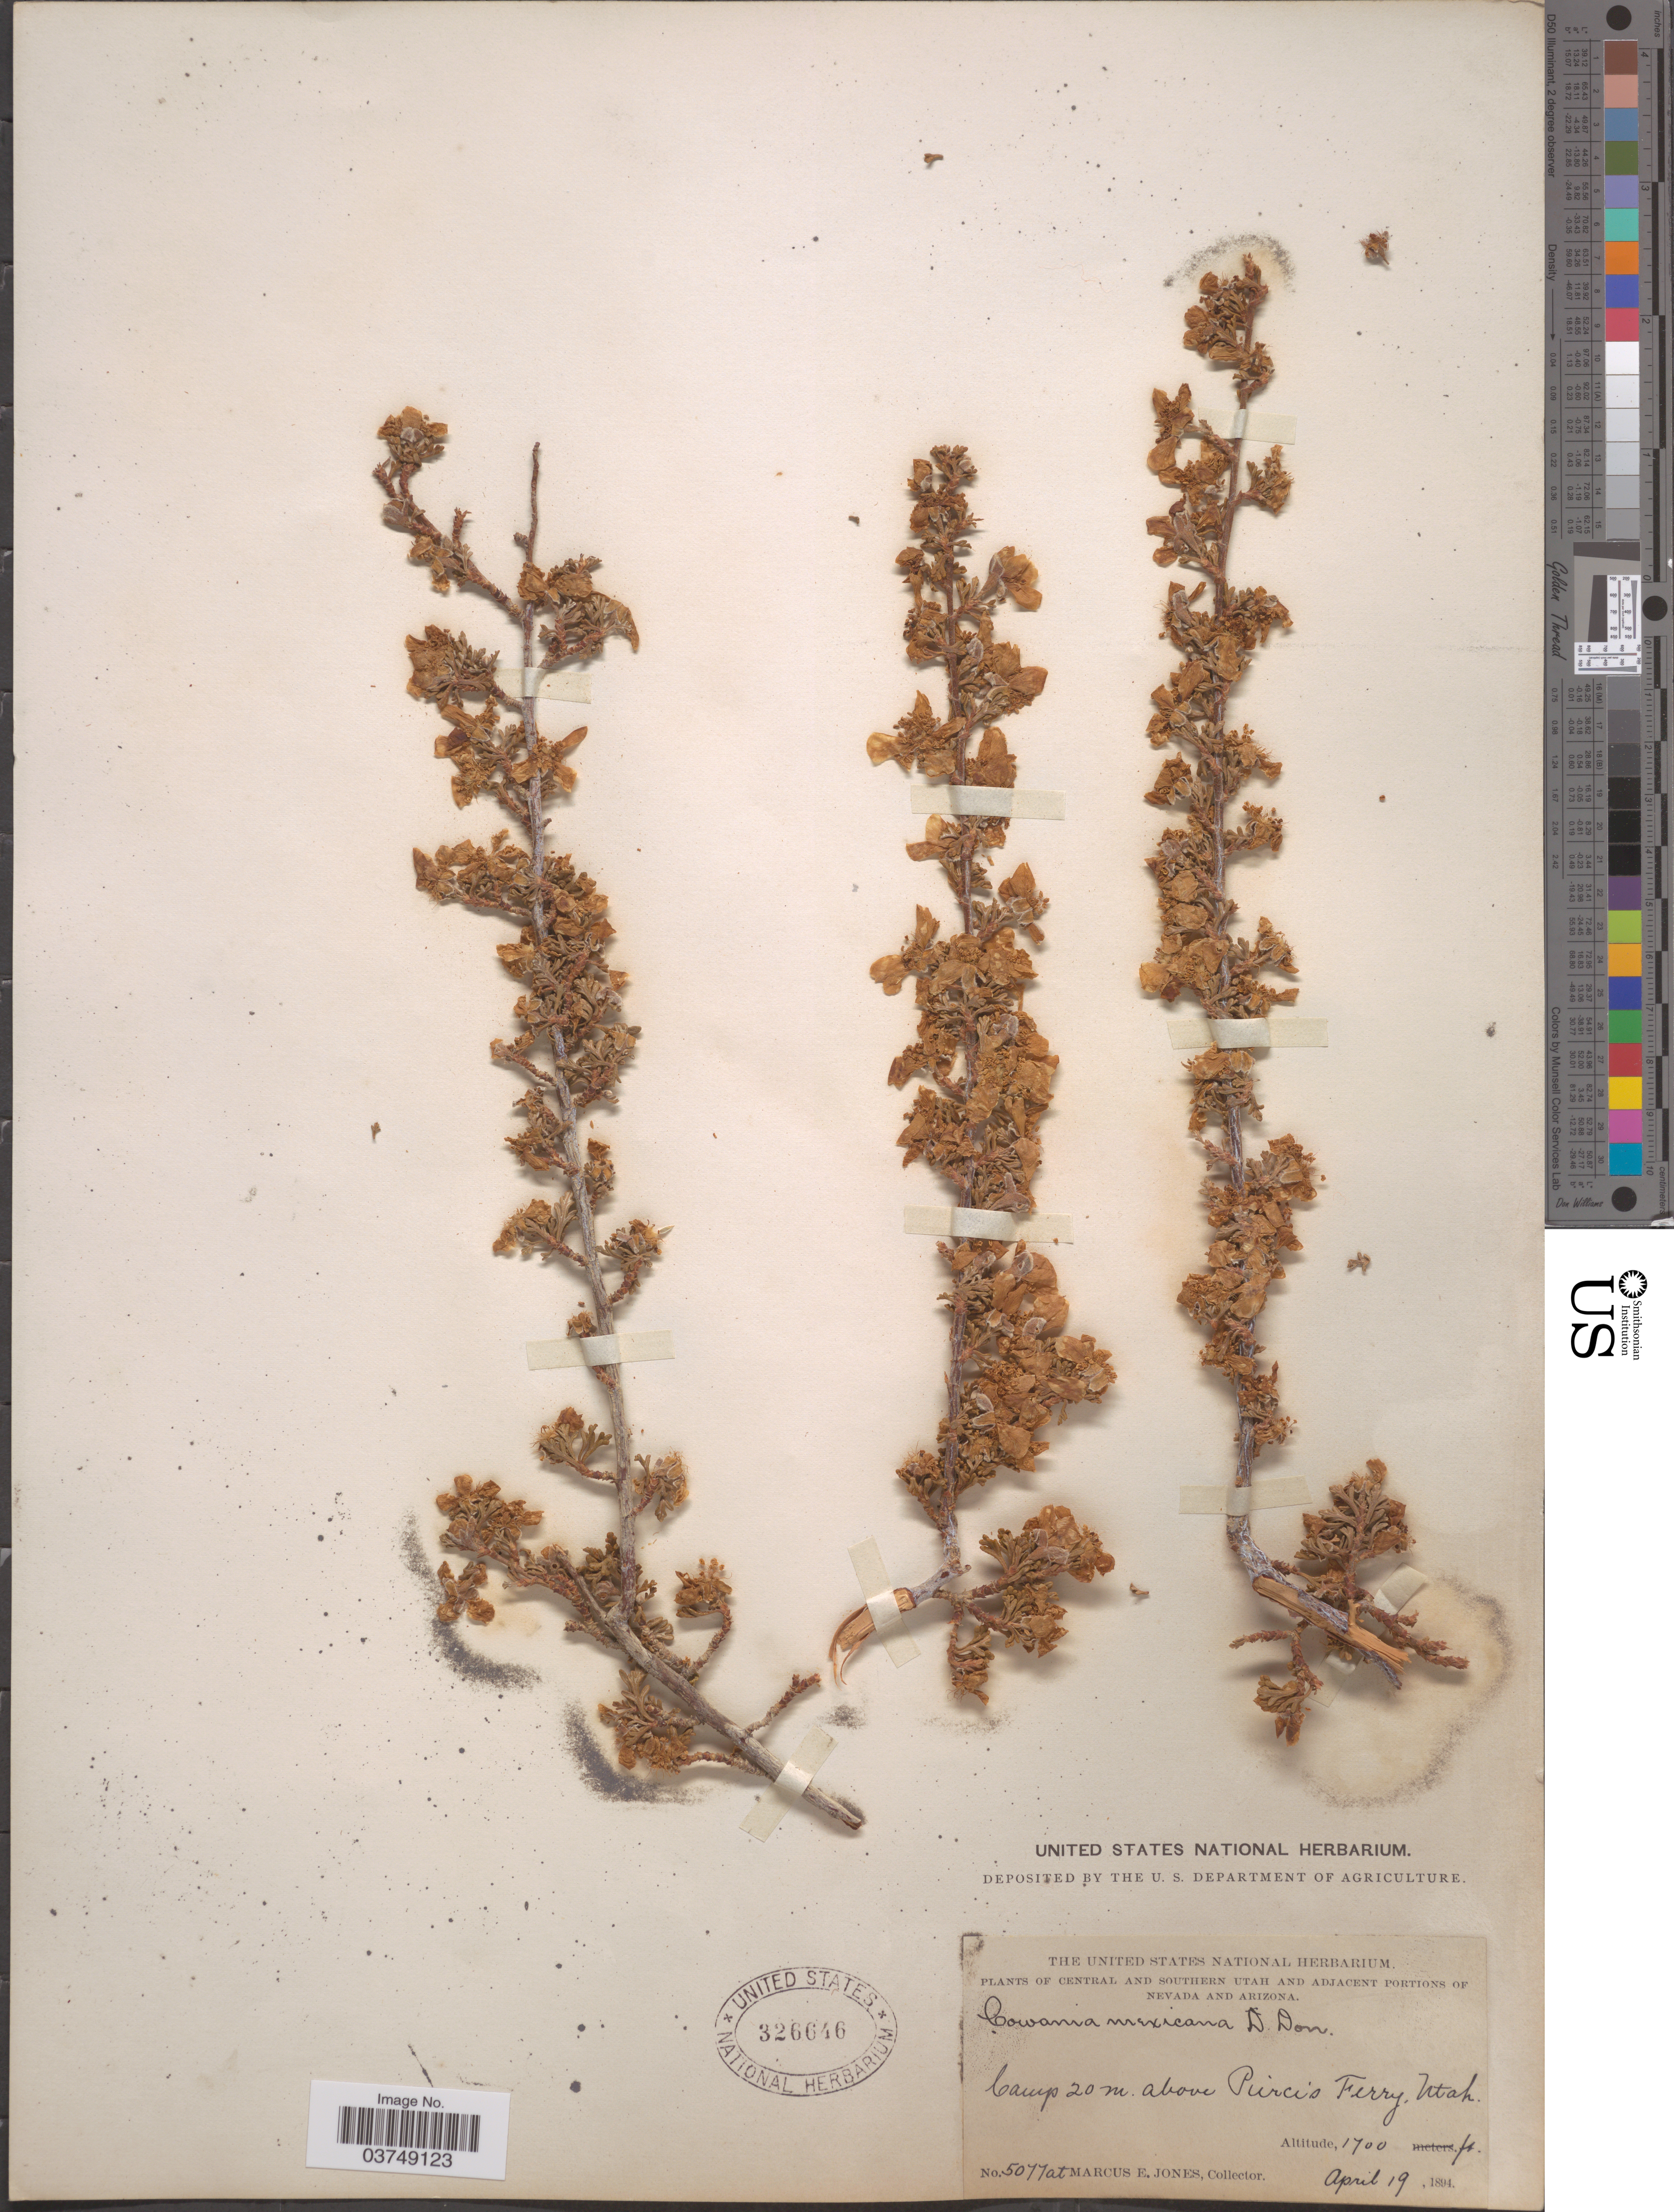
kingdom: Plantae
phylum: Tracheophyta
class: Magnoliopsida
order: Rosales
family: Rosaceae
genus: Purshia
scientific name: Purshia stansburyana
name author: (Torr.) Henrickson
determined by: Strong, Mark T., (BOT), Smithsonian Institution - National Museum of Natural History (UNITED STATES)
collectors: M. E. Jones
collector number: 5077at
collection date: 1894-04-19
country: United States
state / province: Utah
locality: Central and Southern Utah. Camp 20 m. above Pierce's Ferry.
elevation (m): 518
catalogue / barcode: US 326646